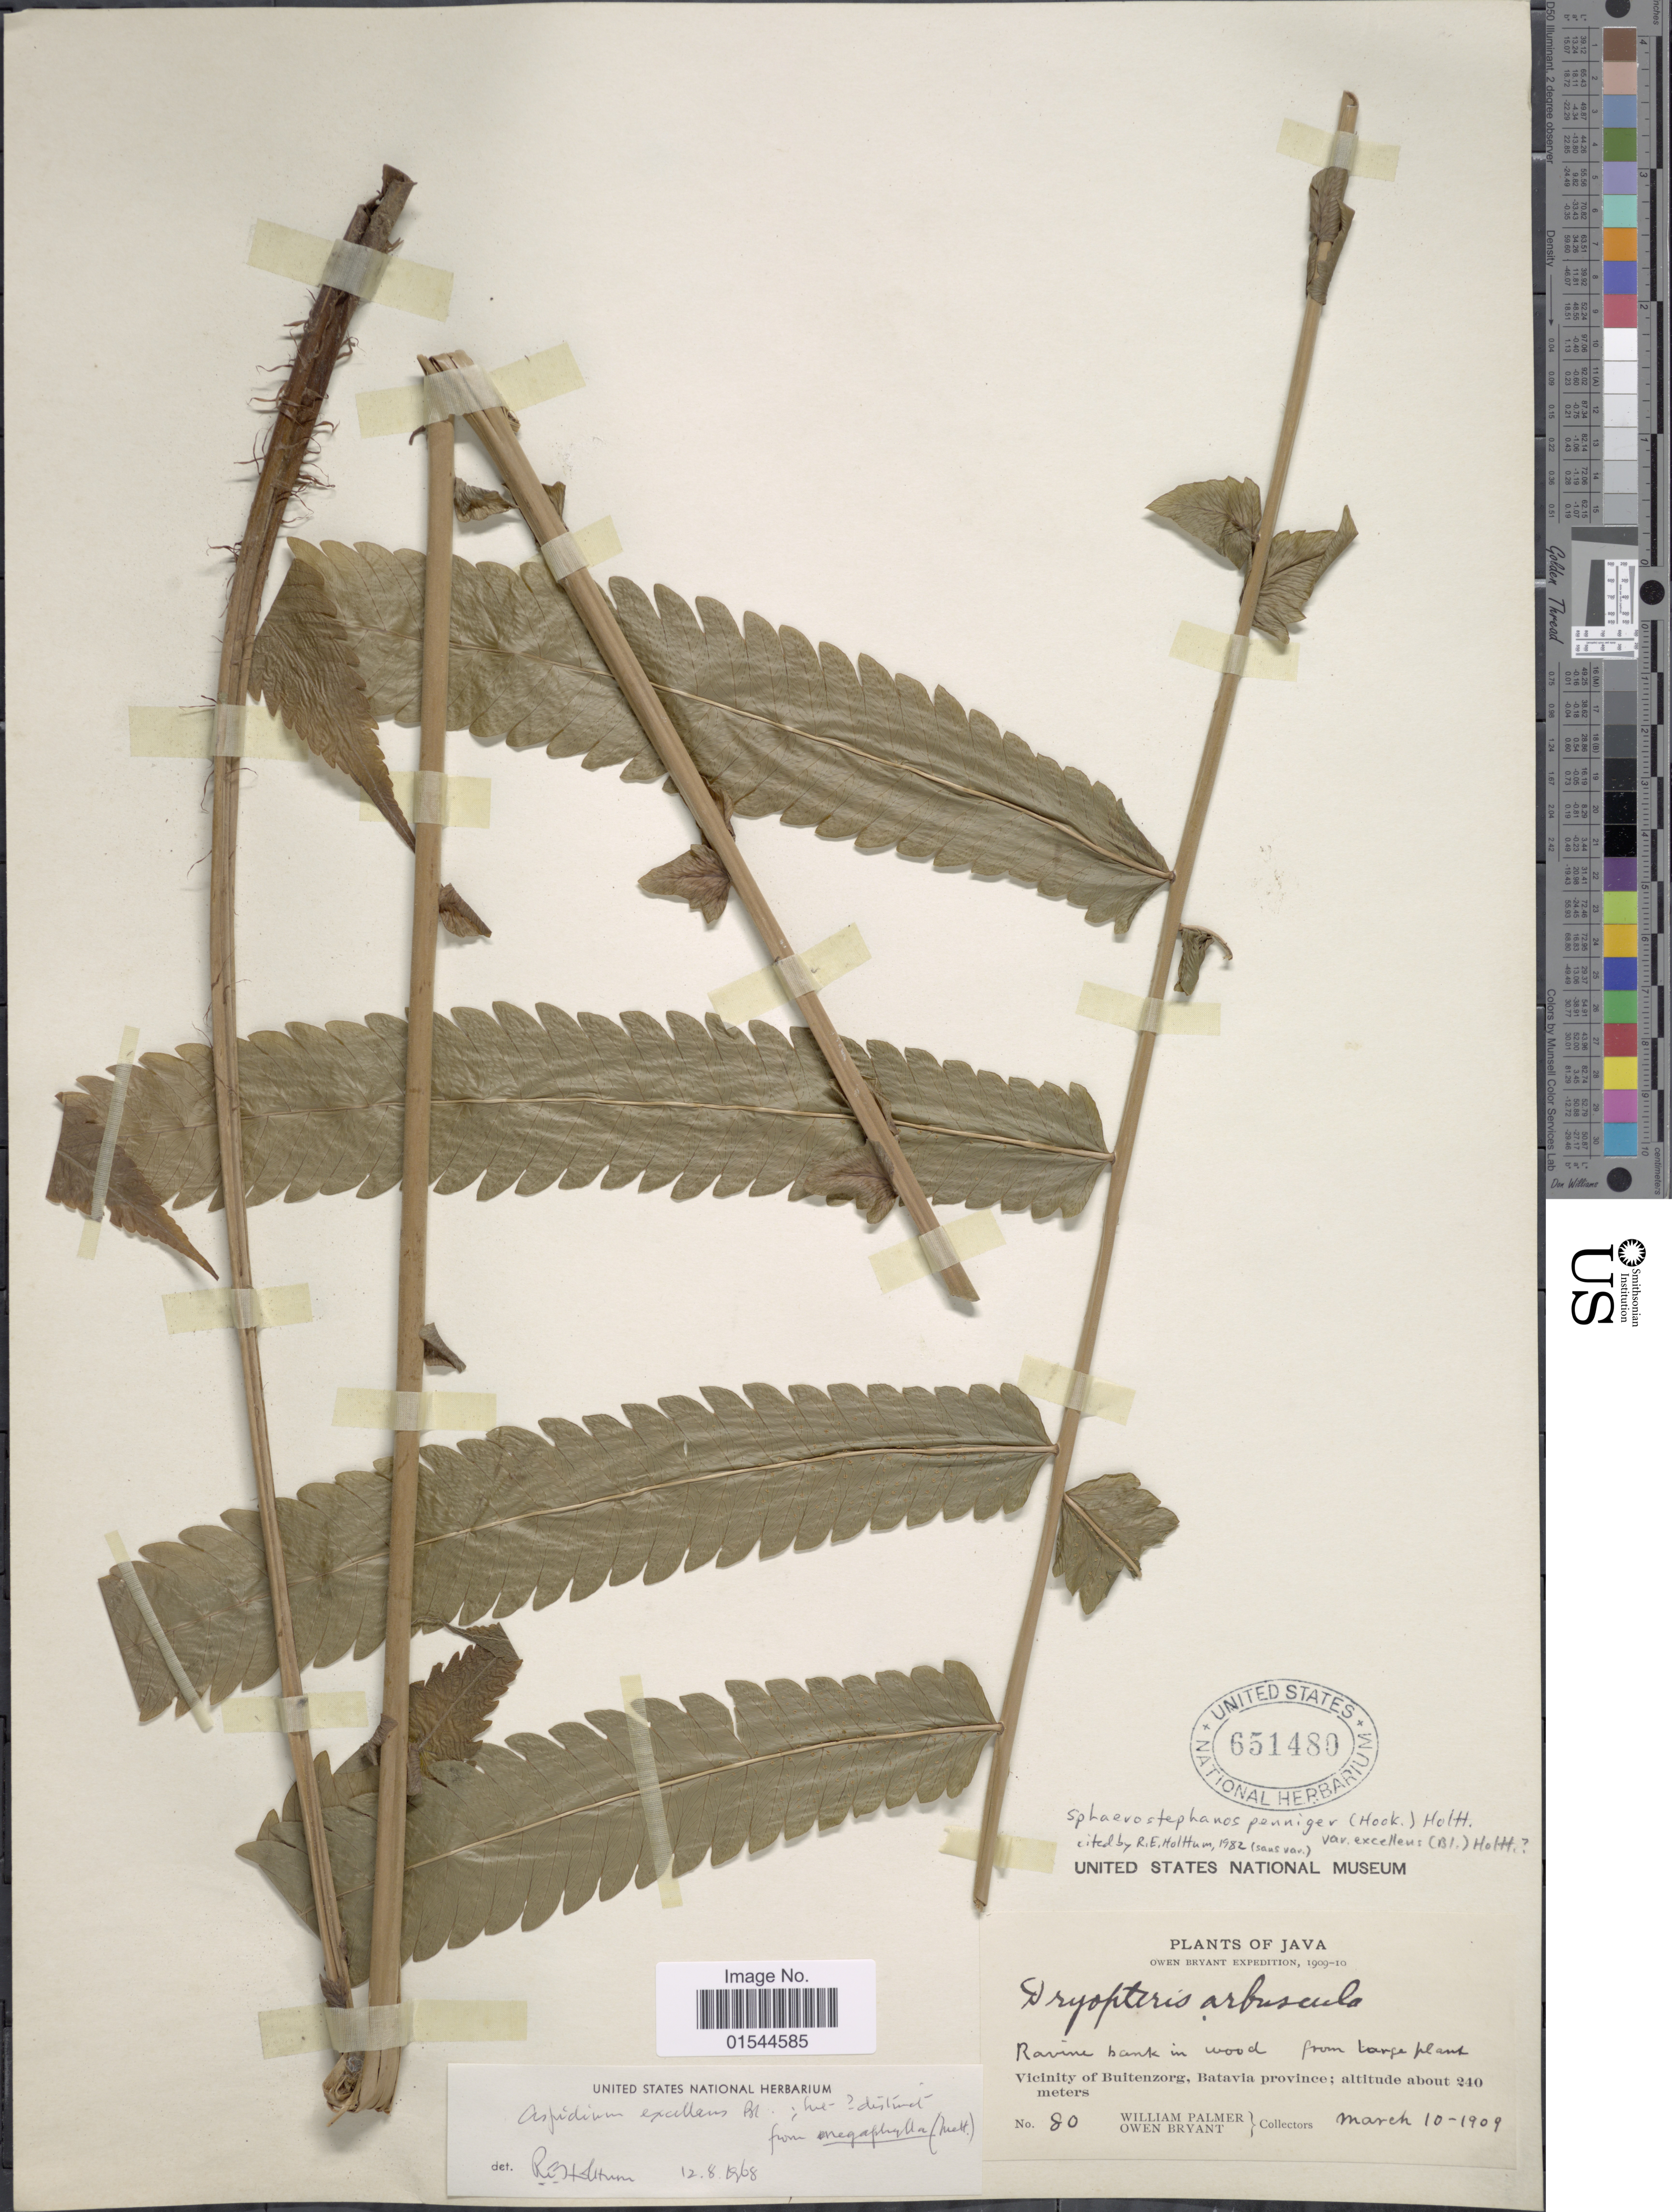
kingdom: Plantae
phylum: Tracheophyta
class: Polypodiopsida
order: Polypodiales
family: Thelypteridaceae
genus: Pneumatopteris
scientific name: Pneumatopteris pennigera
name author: (G. Forst.) Holttum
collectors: W. Palmer & O. Bryant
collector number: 80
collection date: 1909-03-10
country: Indonesia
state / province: Java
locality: Vicinity of buitenzorg, Batavia province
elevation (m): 240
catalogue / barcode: US 651480